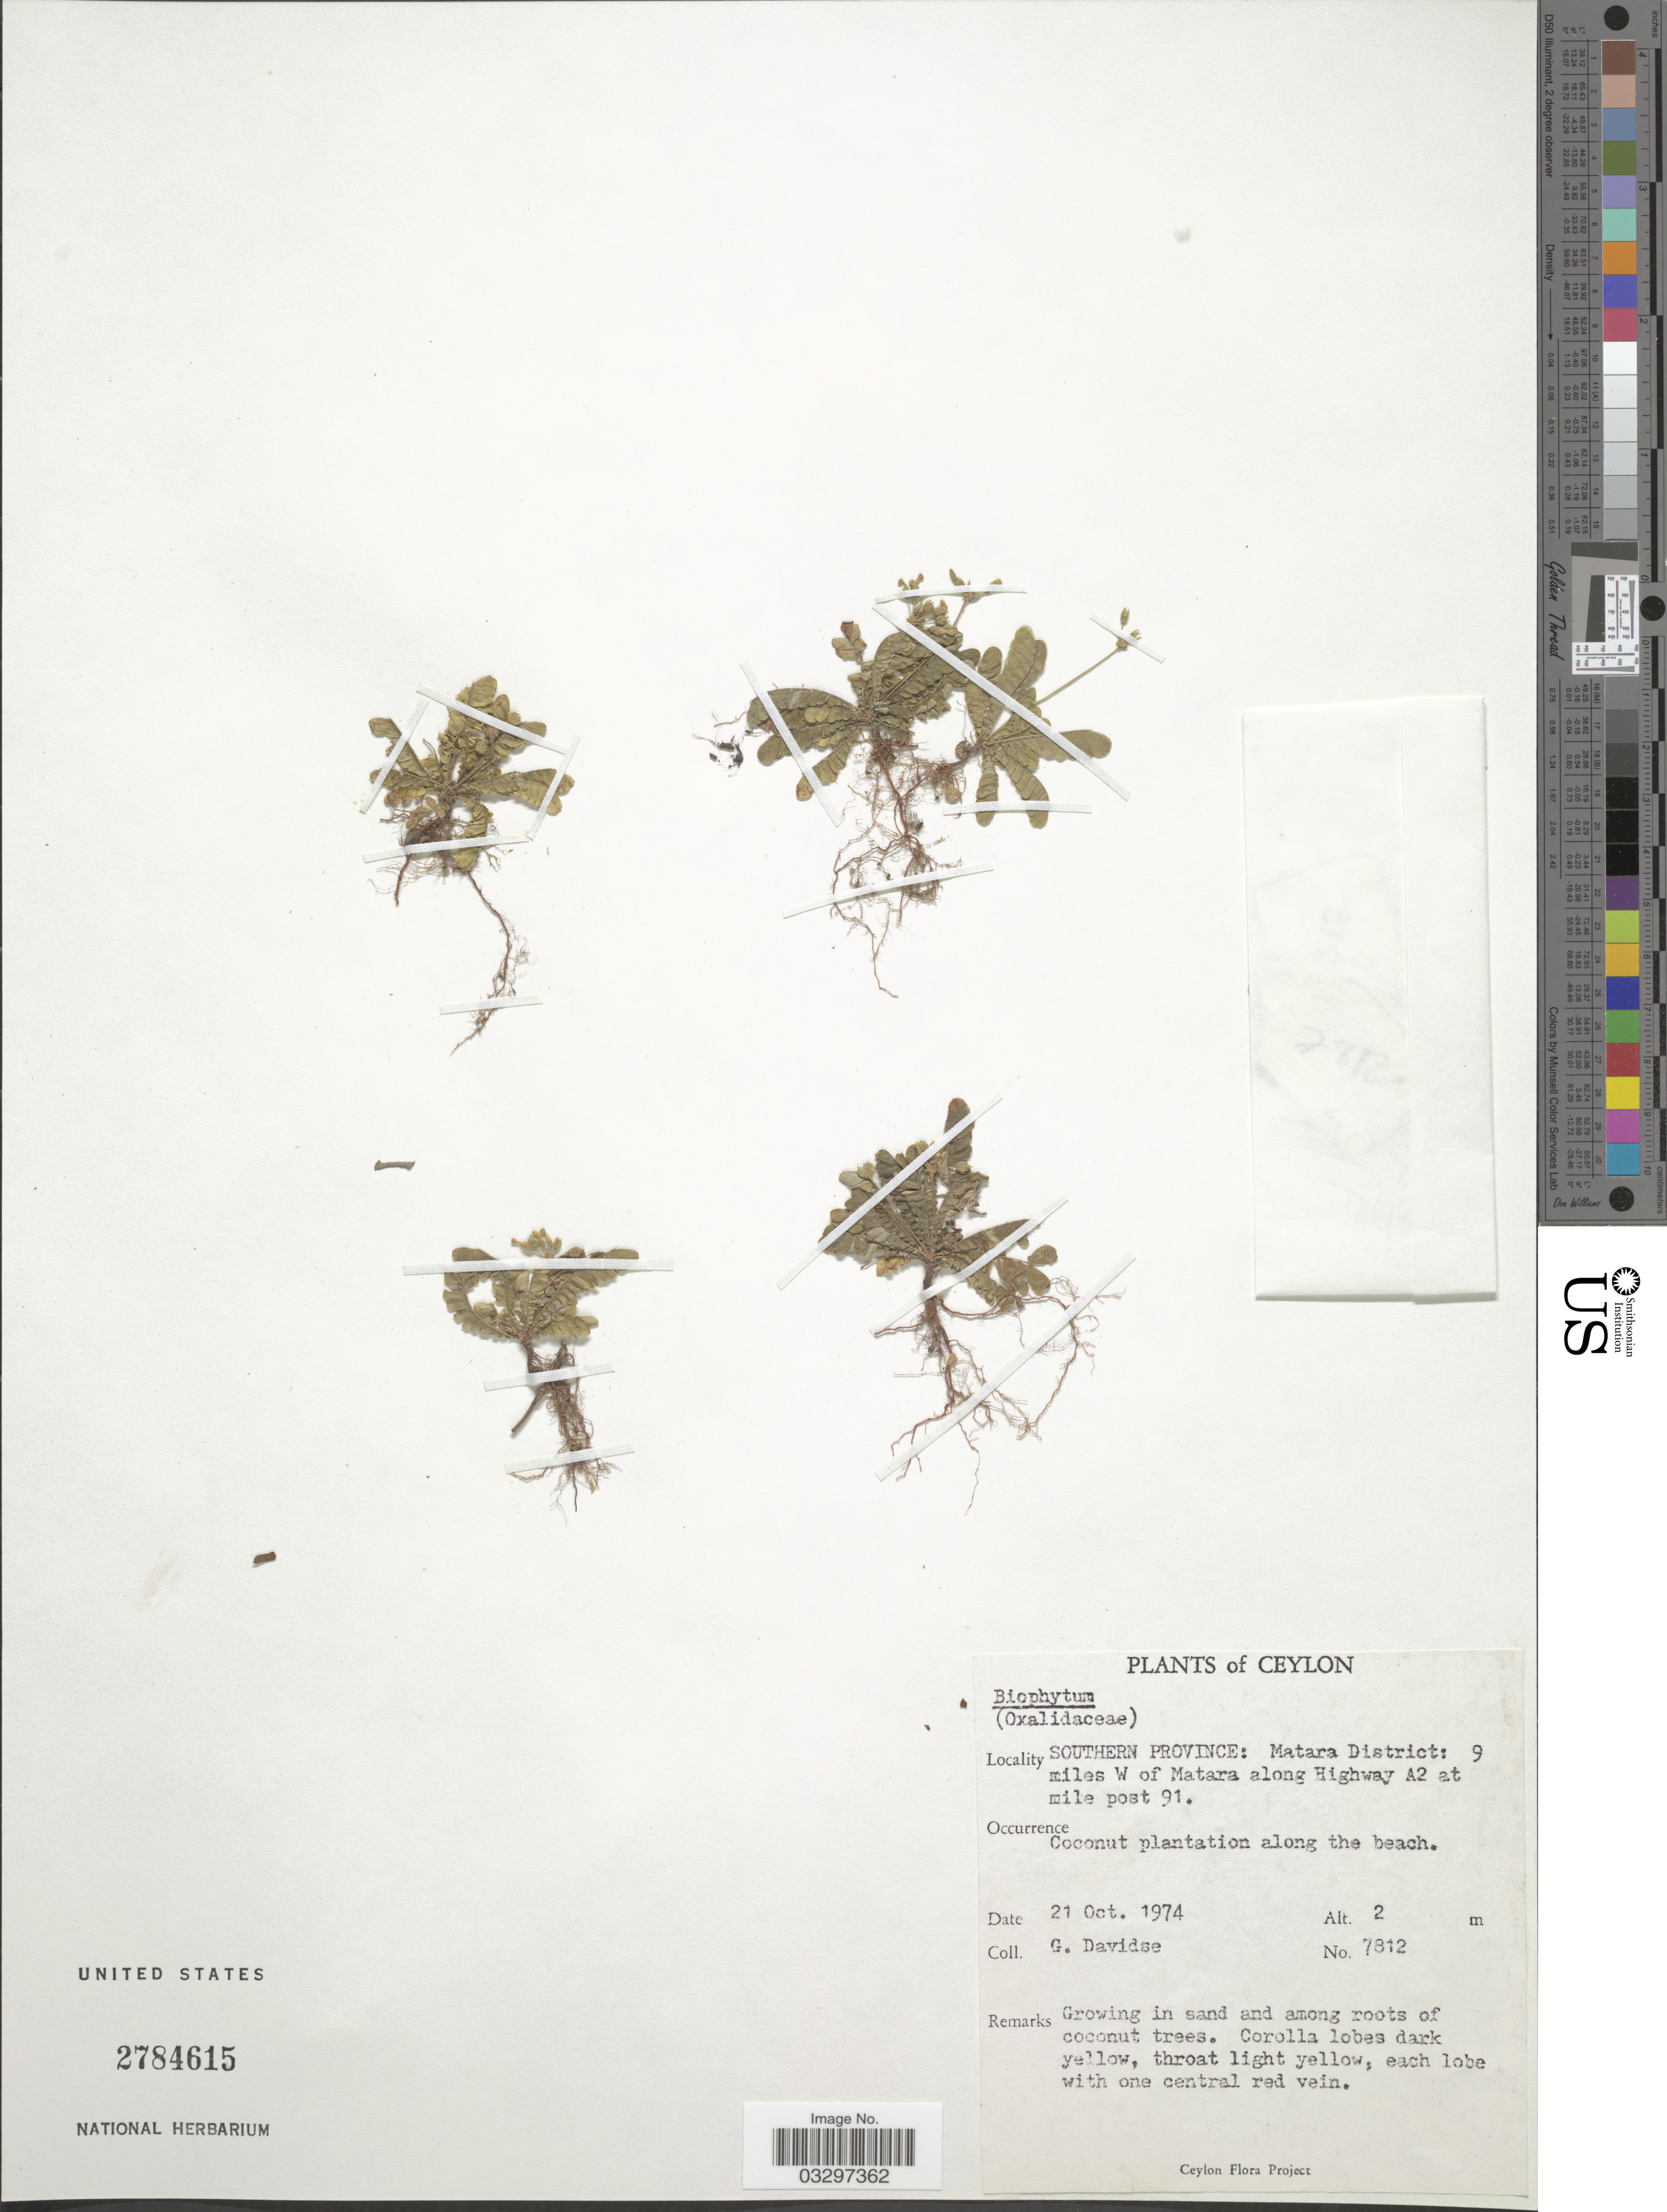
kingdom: Plantae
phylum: Tracheophyta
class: Magnoliopsida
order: Oxalidales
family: Oxalidaceae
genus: Biophytum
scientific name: Biophytum sp.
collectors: G. Davidse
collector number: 7812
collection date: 1974-10-21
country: Sri Lanka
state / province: Southern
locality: Ceylon. Matara District: 9 miles W of Matara along Highway A2 at mile post 91. Coconut plantation along the beach.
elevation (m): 2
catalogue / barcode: US 2784615